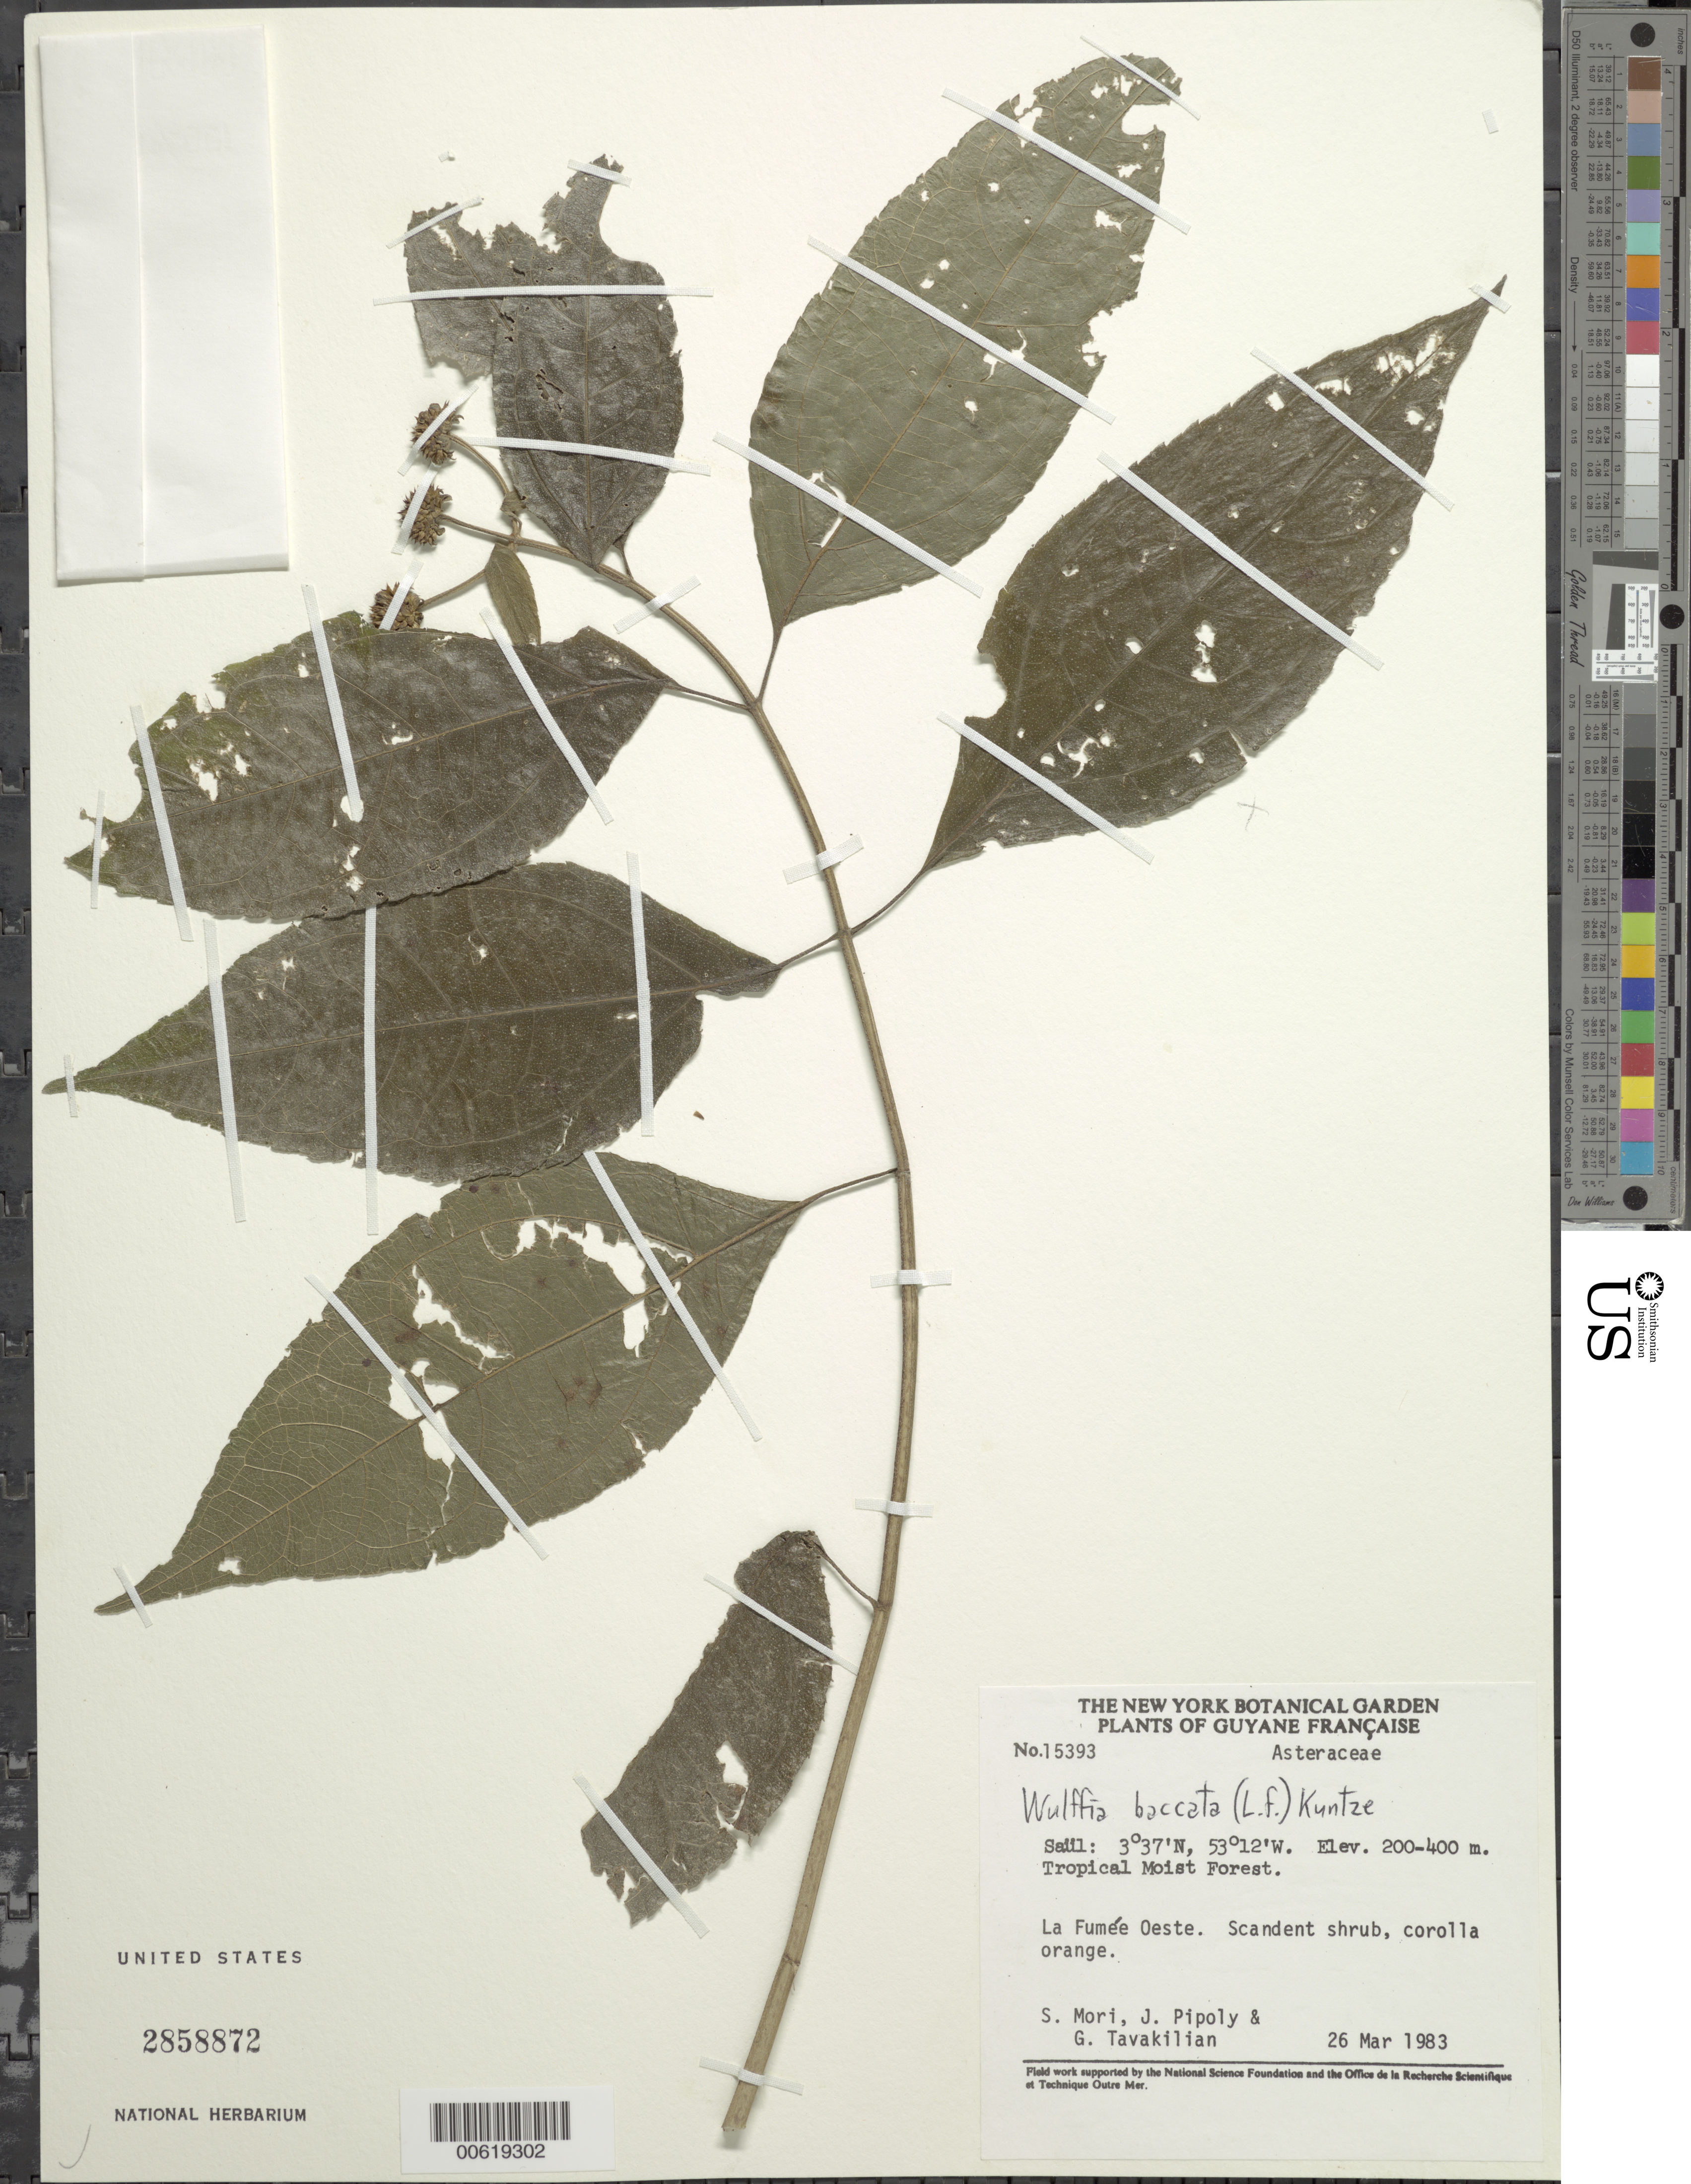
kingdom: Plantae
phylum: Tracheophyta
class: Magnoliopsida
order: Asterales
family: Asteraceae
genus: Wulffia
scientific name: Wulffia baccata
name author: (L. f.) Kuntze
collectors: S. Mori, J. J. Pipoly & G. Tavakilian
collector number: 15393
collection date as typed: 26-Mar-83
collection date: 1983-03-26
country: French Guiana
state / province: Saint-Laurent-du-Maroni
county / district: Saül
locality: Saül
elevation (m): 200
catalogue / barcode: US 2858872